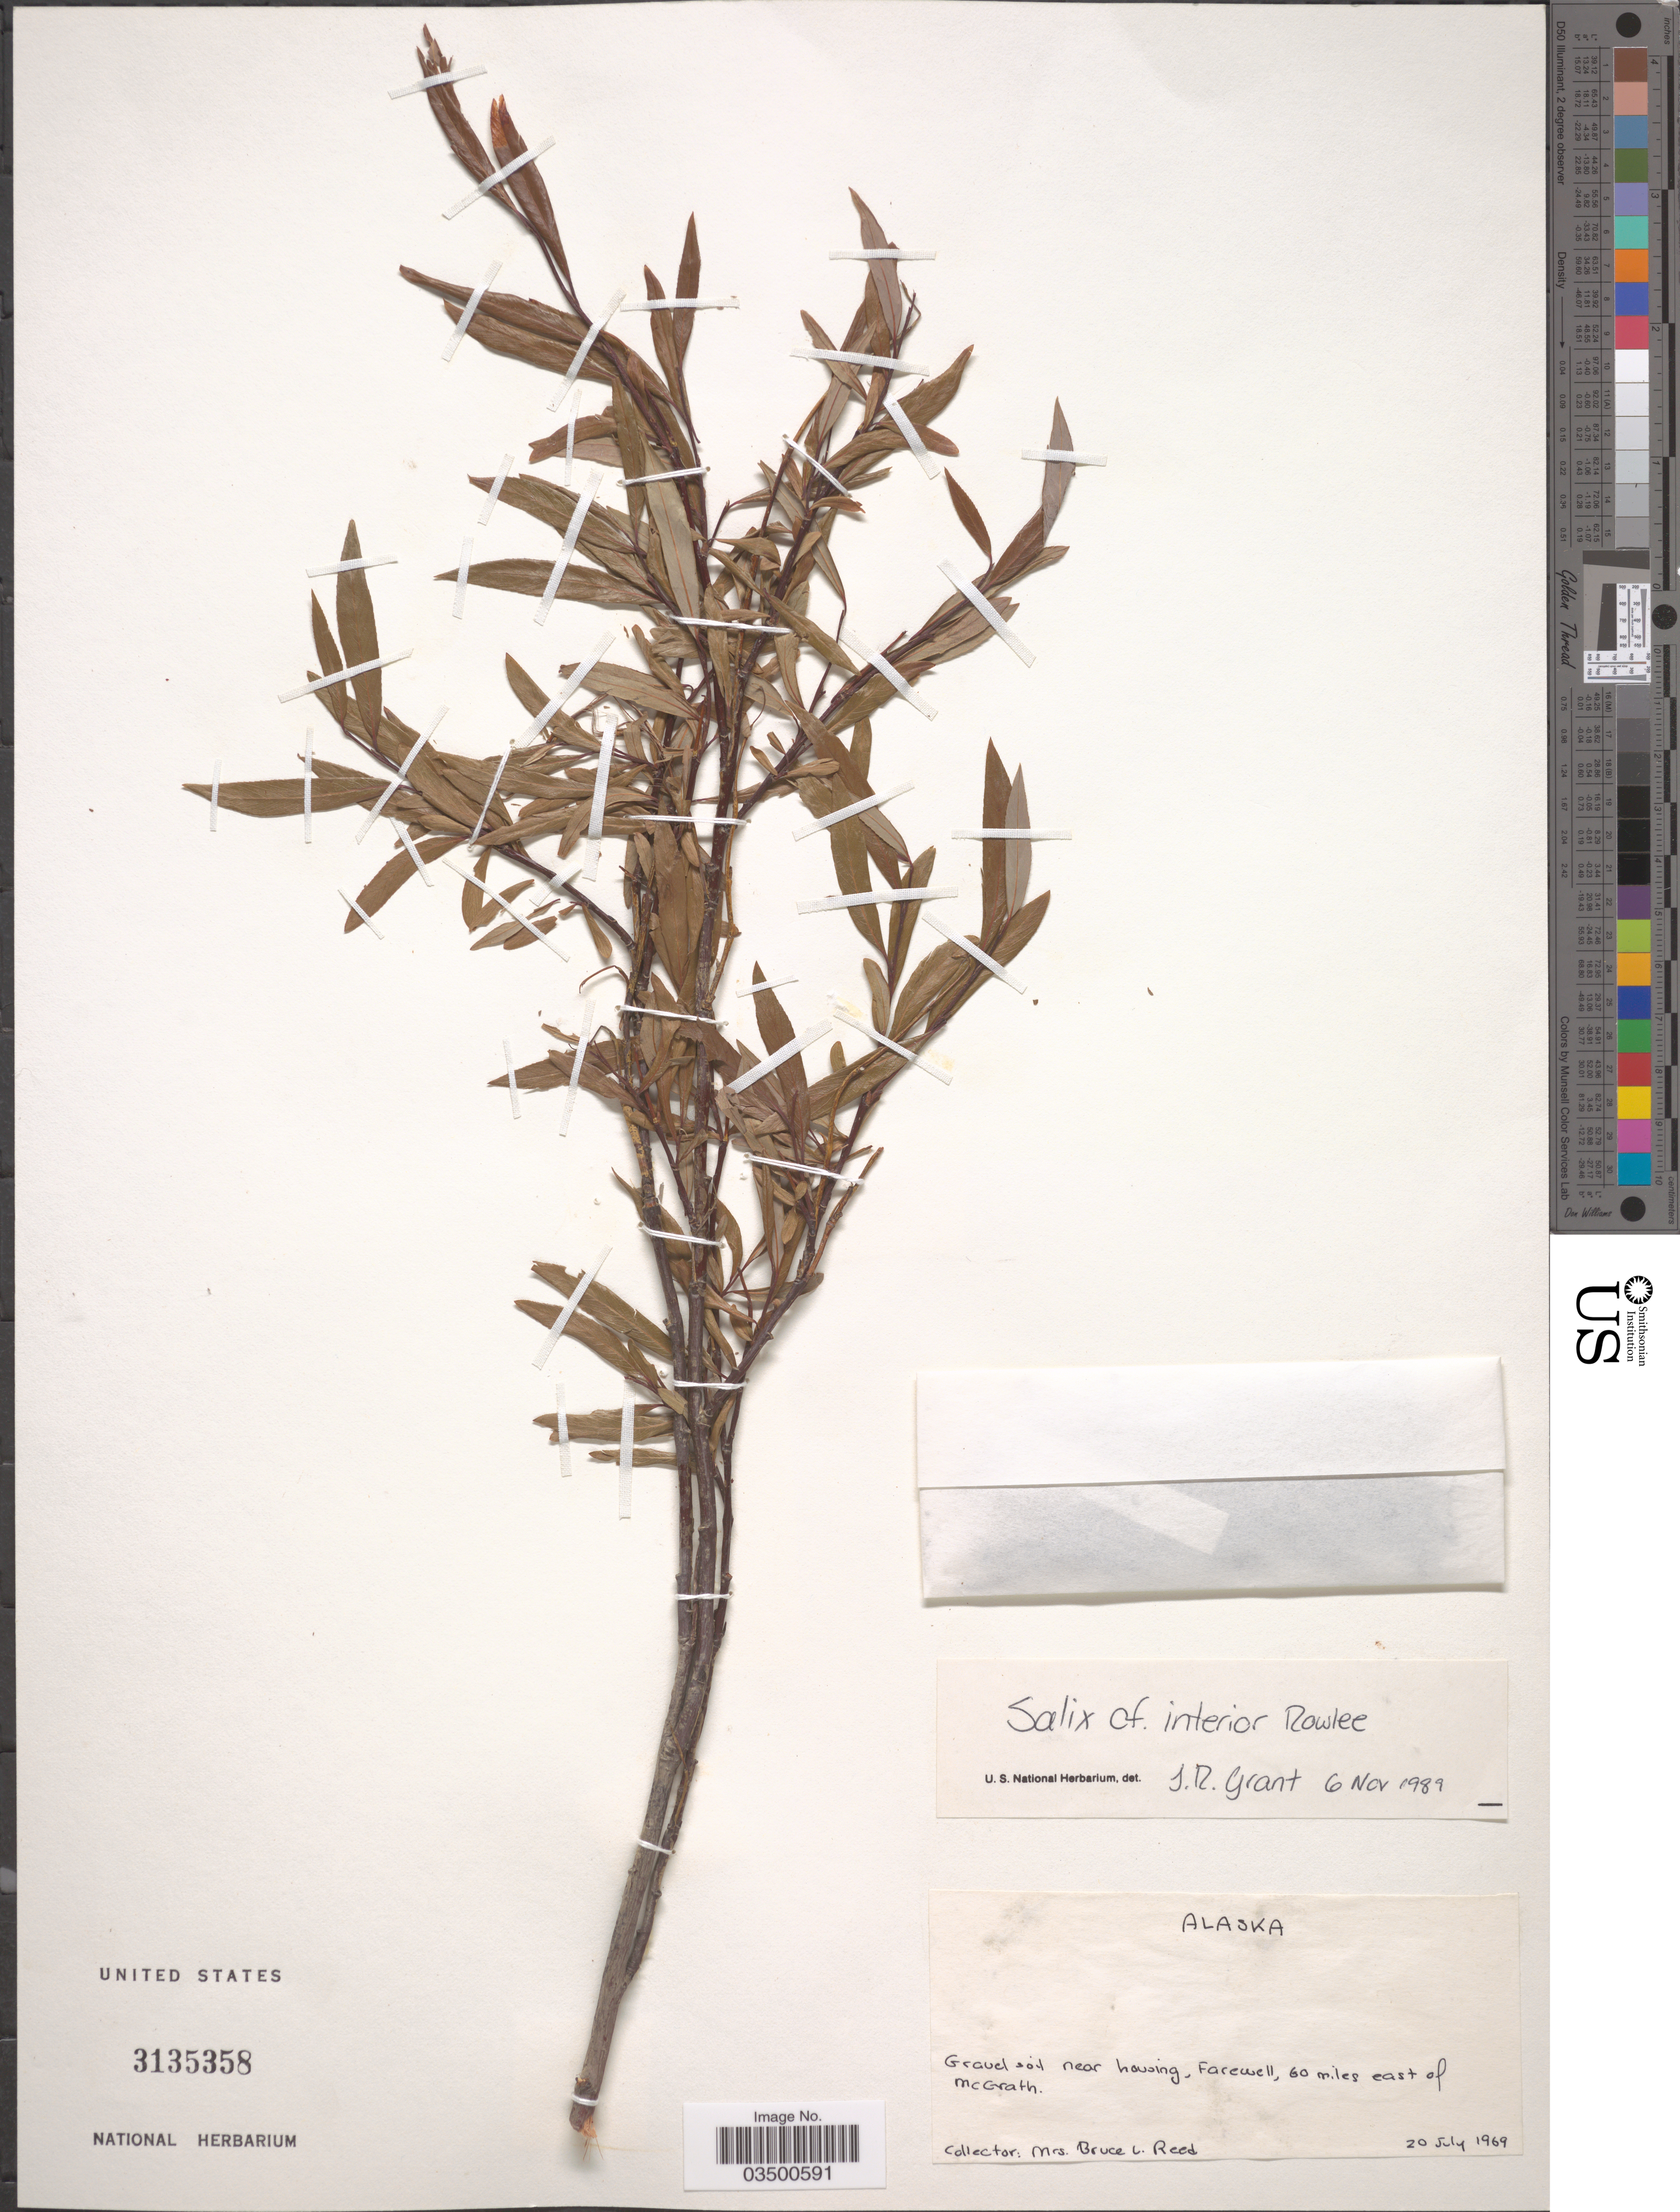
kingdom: Plantae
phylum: Tracheophyta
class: Magnoliopsida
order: Malpighiales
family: Salicaceae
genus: Salix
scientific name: Salix interior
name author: Rowlee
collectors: B. Reed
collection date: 1969-07-20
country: United States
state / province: Alaska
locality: Gravel soil near housing, Farewell, 60 miles east of McGrath.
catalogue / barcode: US 3135358